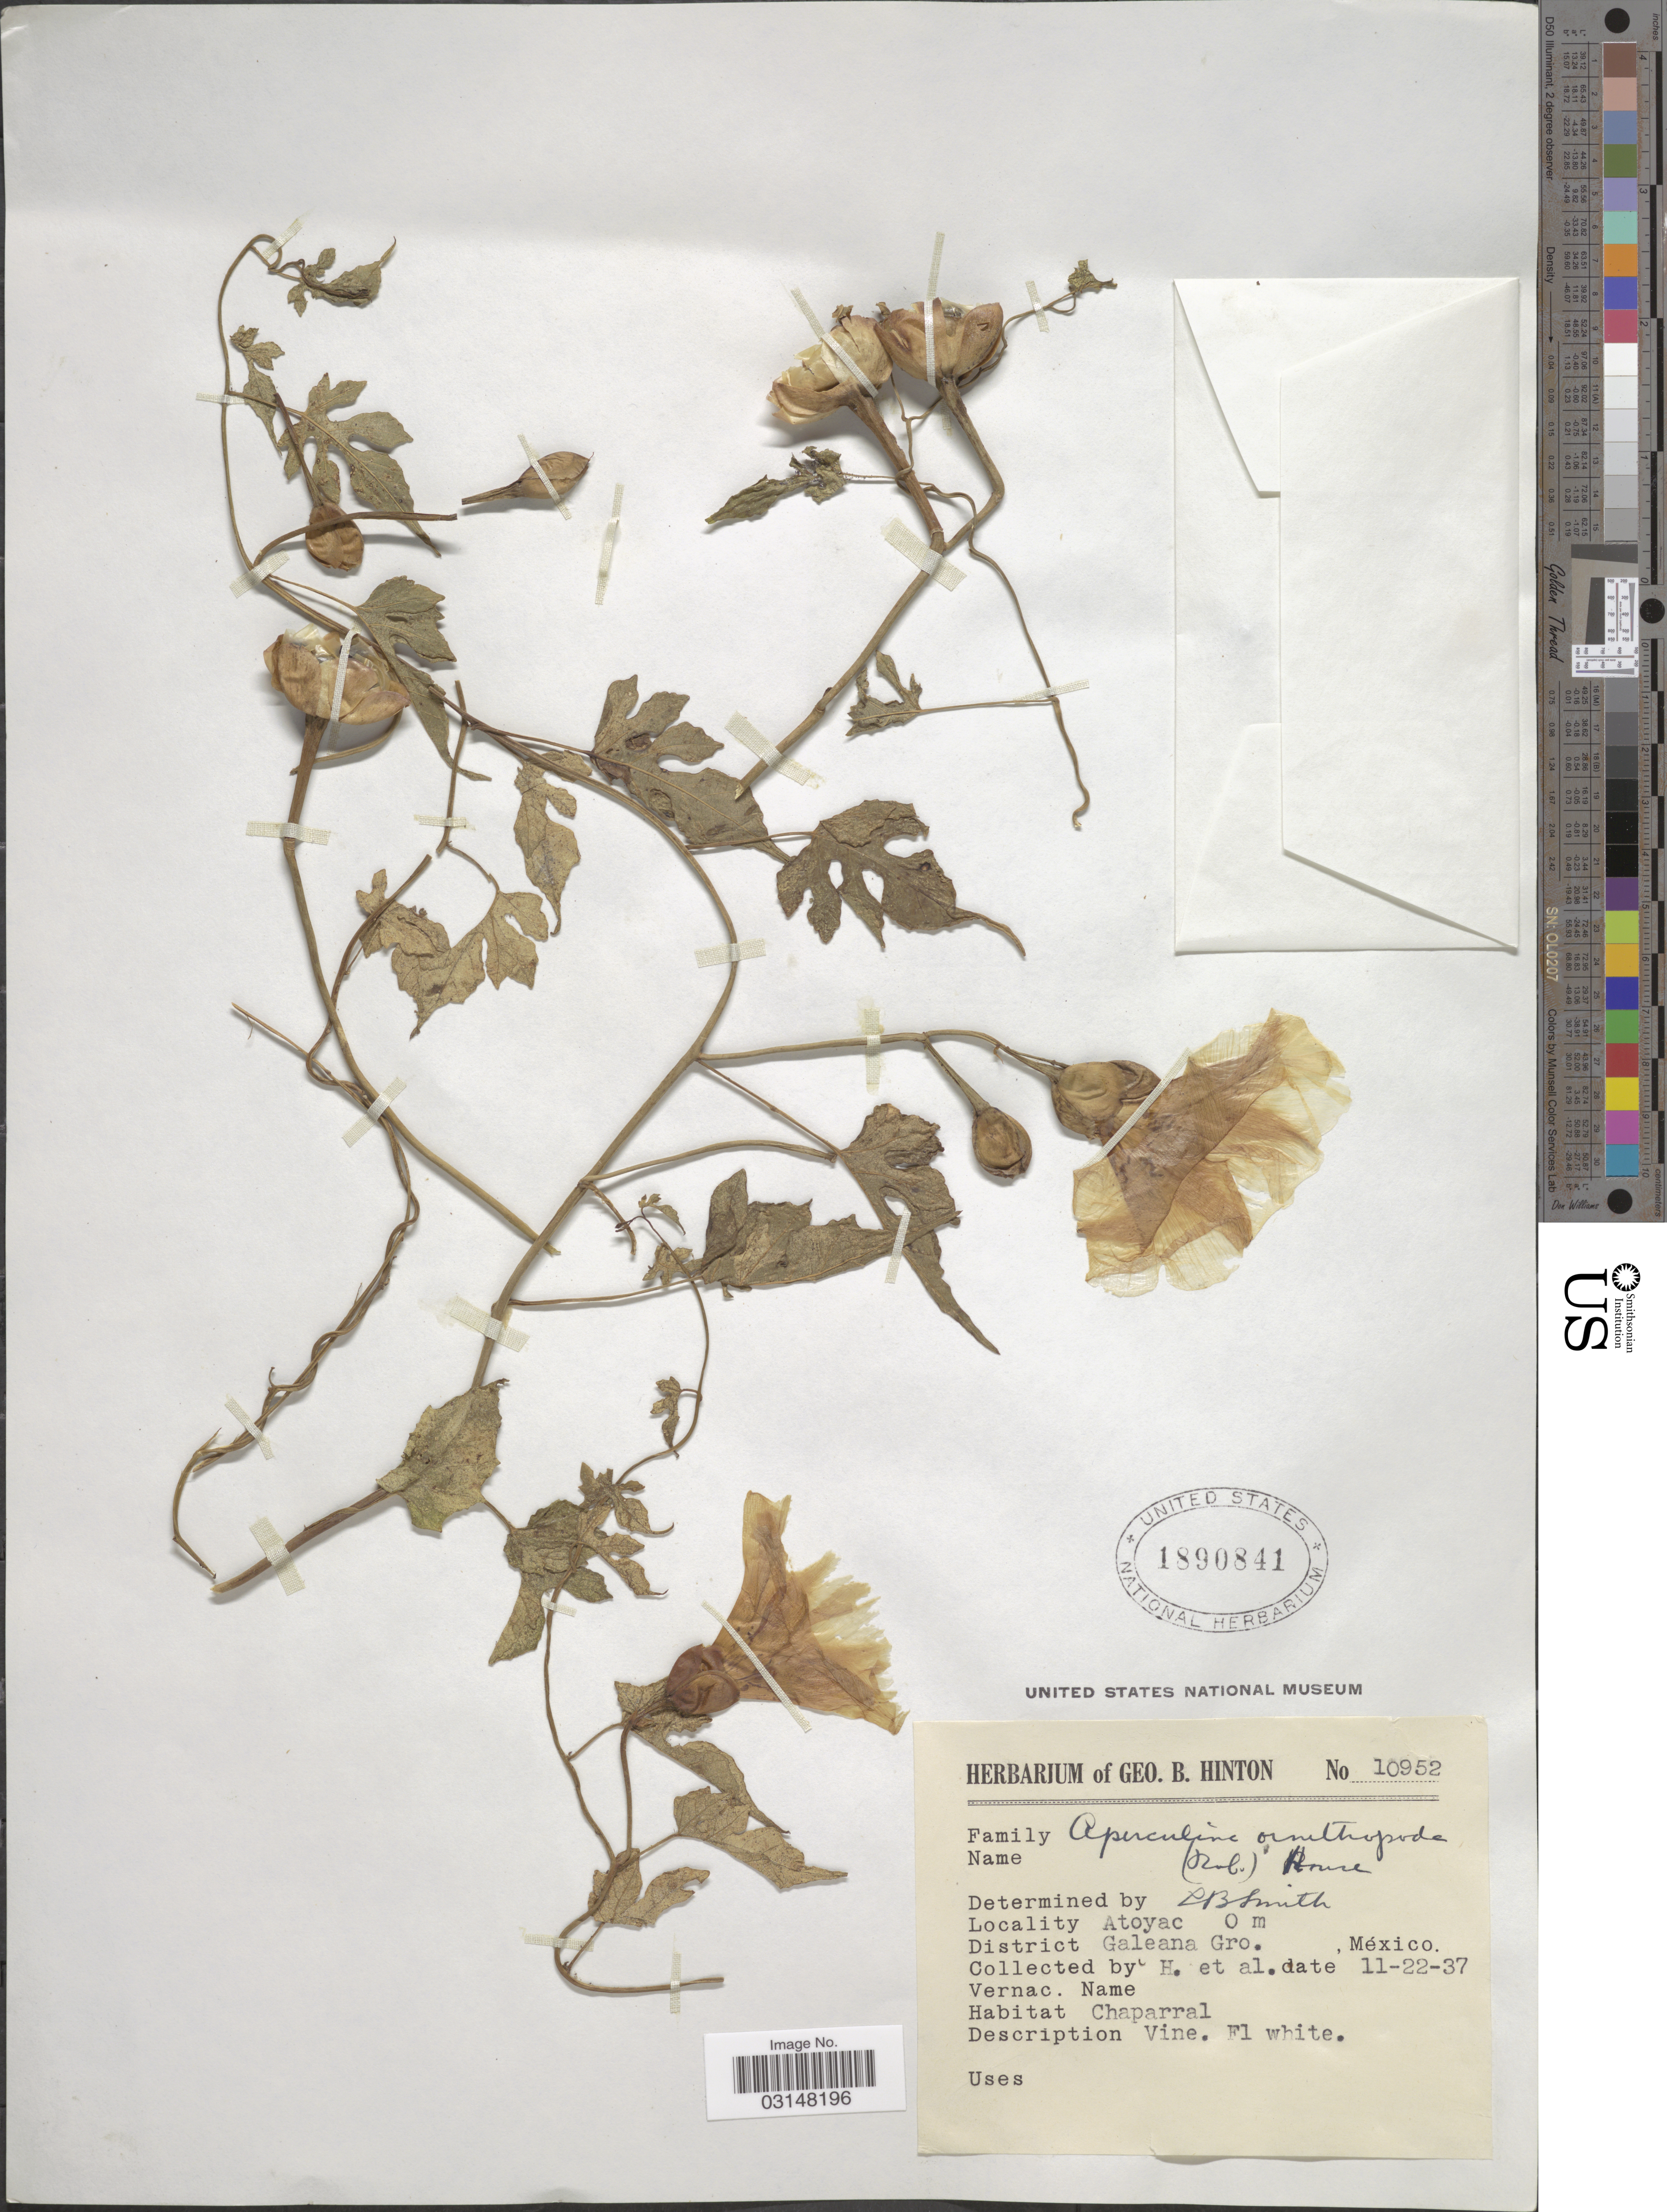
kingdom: Plantae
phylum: Tracheophyta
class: Magnoliopsida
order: Solanales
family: Convolvulaceae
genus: Operculina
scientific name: Operculina ornithopoda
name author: (B.L. Rob.) House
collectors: G. B. Hinton & et al.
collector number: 10952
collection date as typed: Transcribed d/m/y: 22/11/37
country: Mexico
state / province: Guerrero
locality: Atoyac, District Galeana.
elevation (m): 0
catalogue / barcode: US 1890841